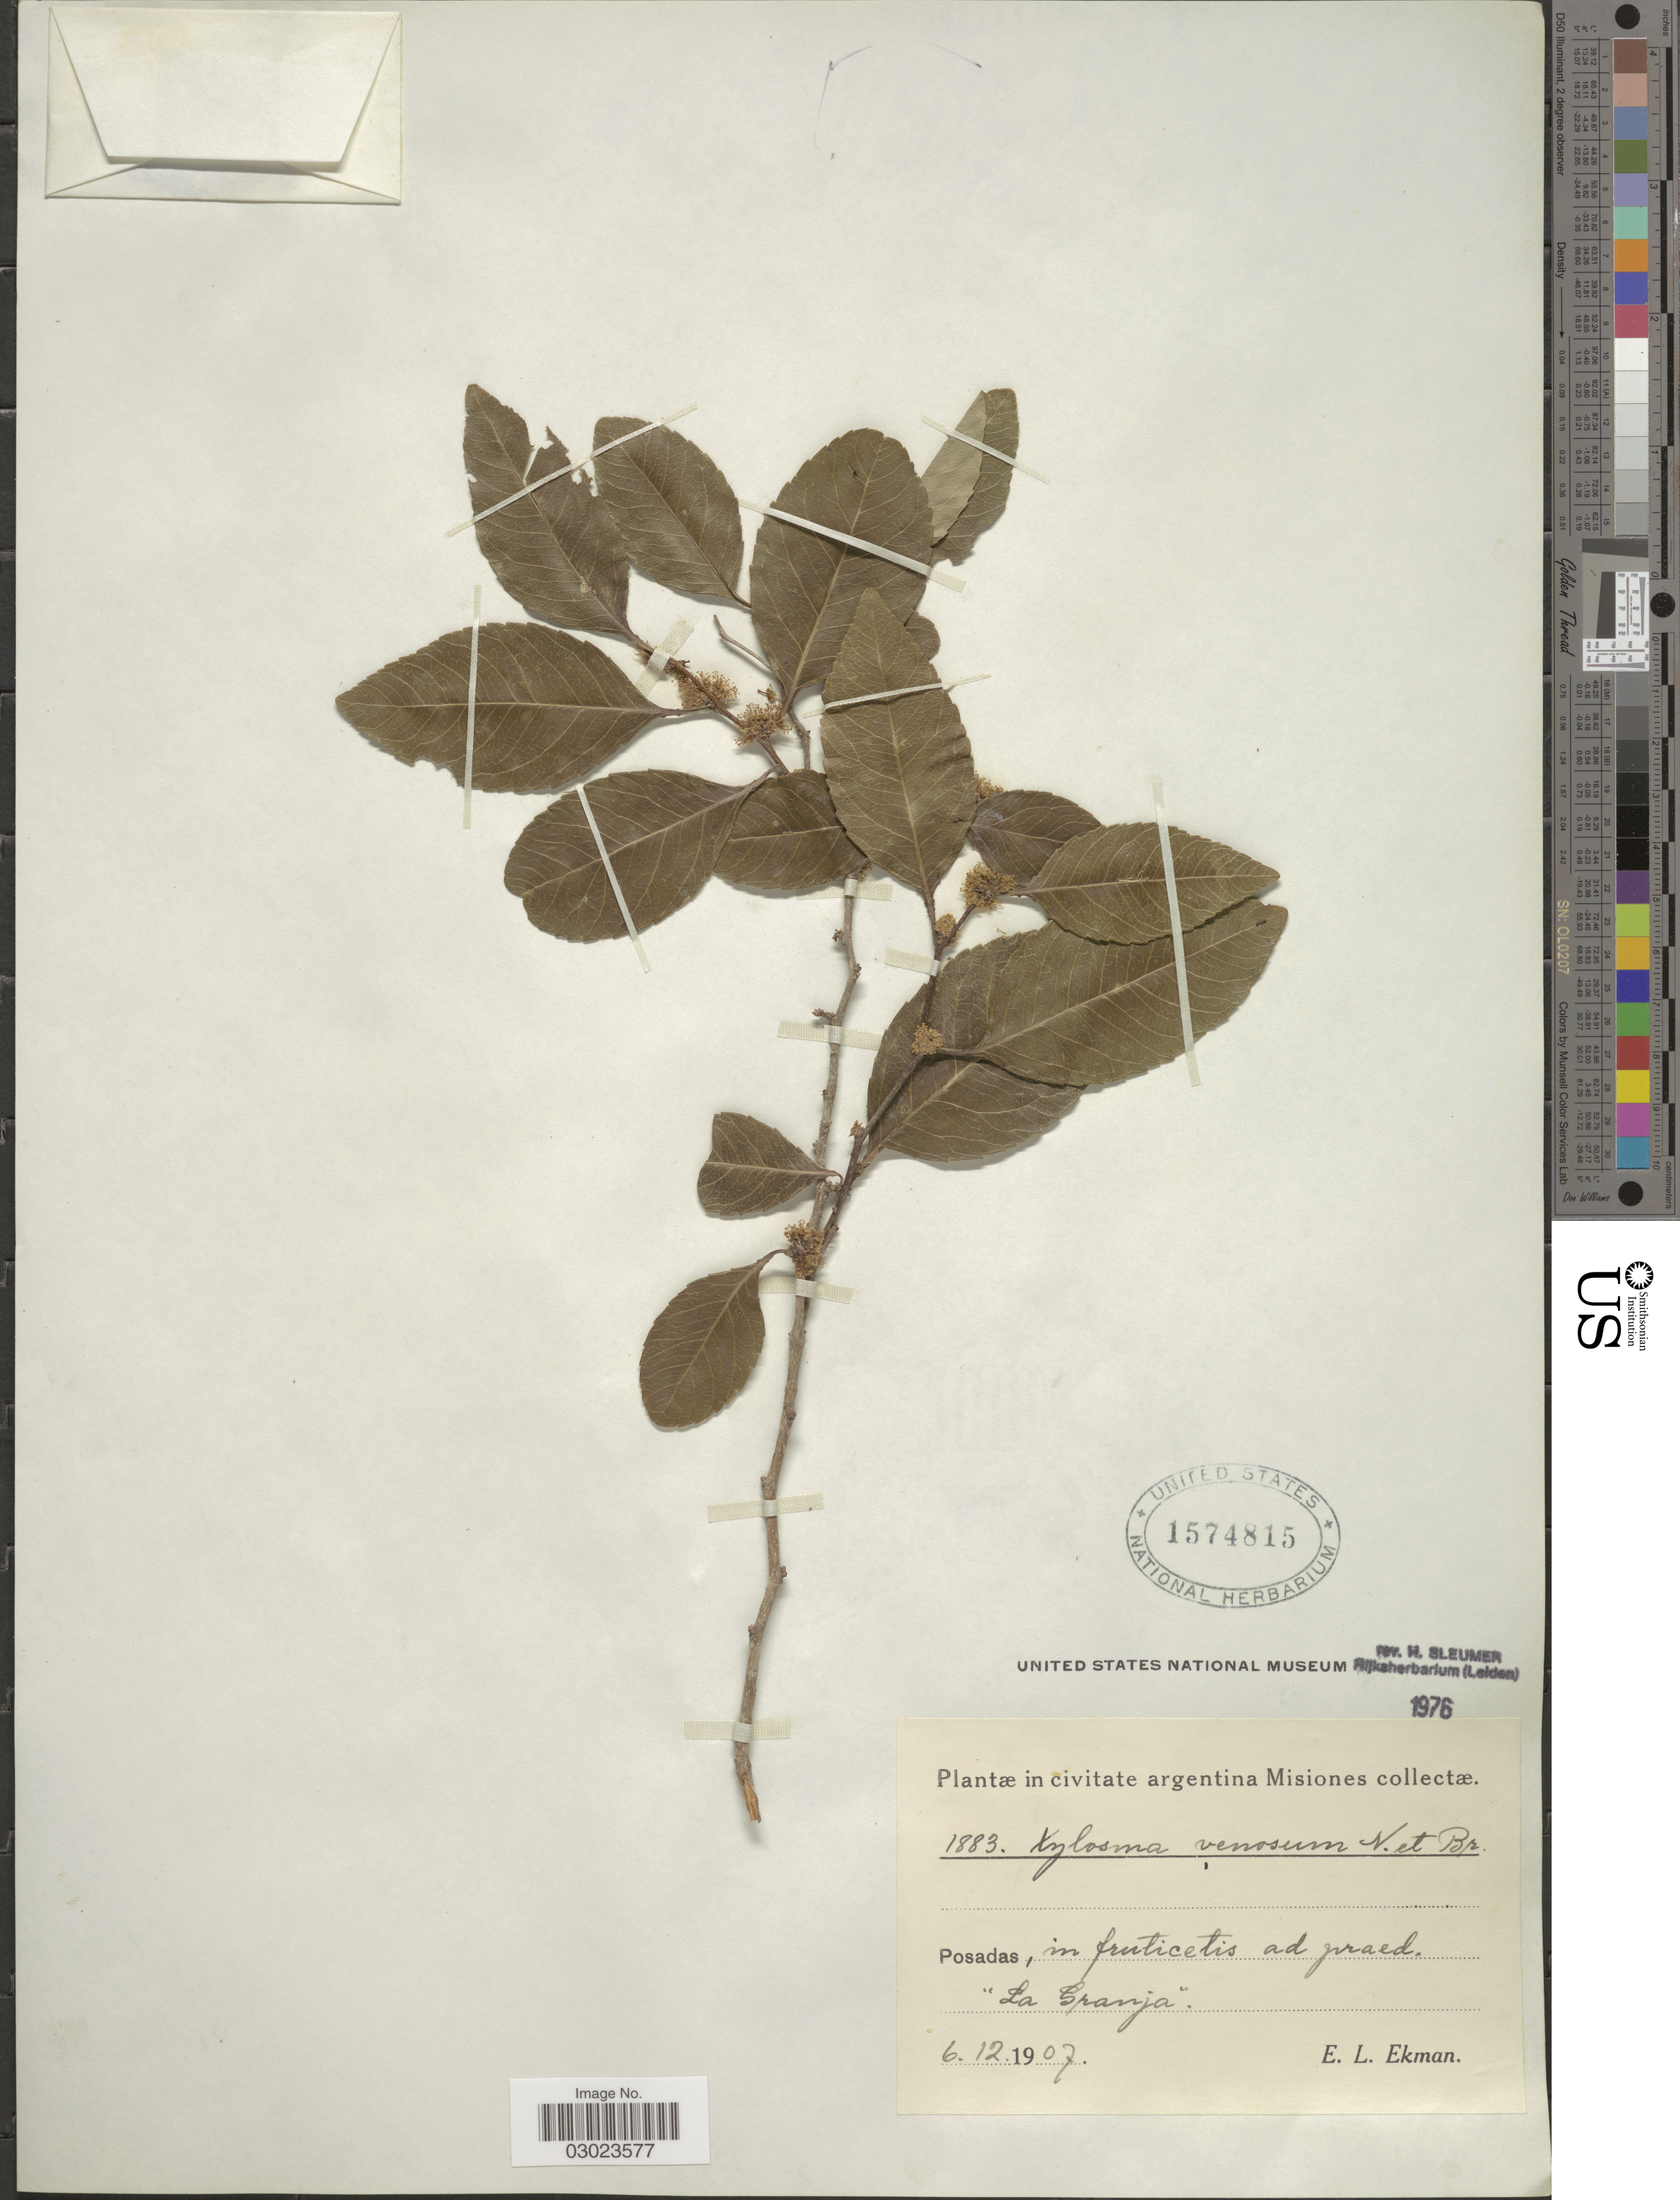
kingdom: Plantae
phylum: Tracheophyta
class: Magnoliopsida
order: Malpighiales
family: Salicaceae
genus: Xylosma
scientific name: Xylosma venosa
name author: N.E. Br.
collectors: E. L. Ekman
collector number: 1883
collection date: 1907-12-06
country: Argentina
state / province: Misiones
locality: Posadas, in fruticetis ad praed. "La Granja".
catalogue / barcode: US 1574815